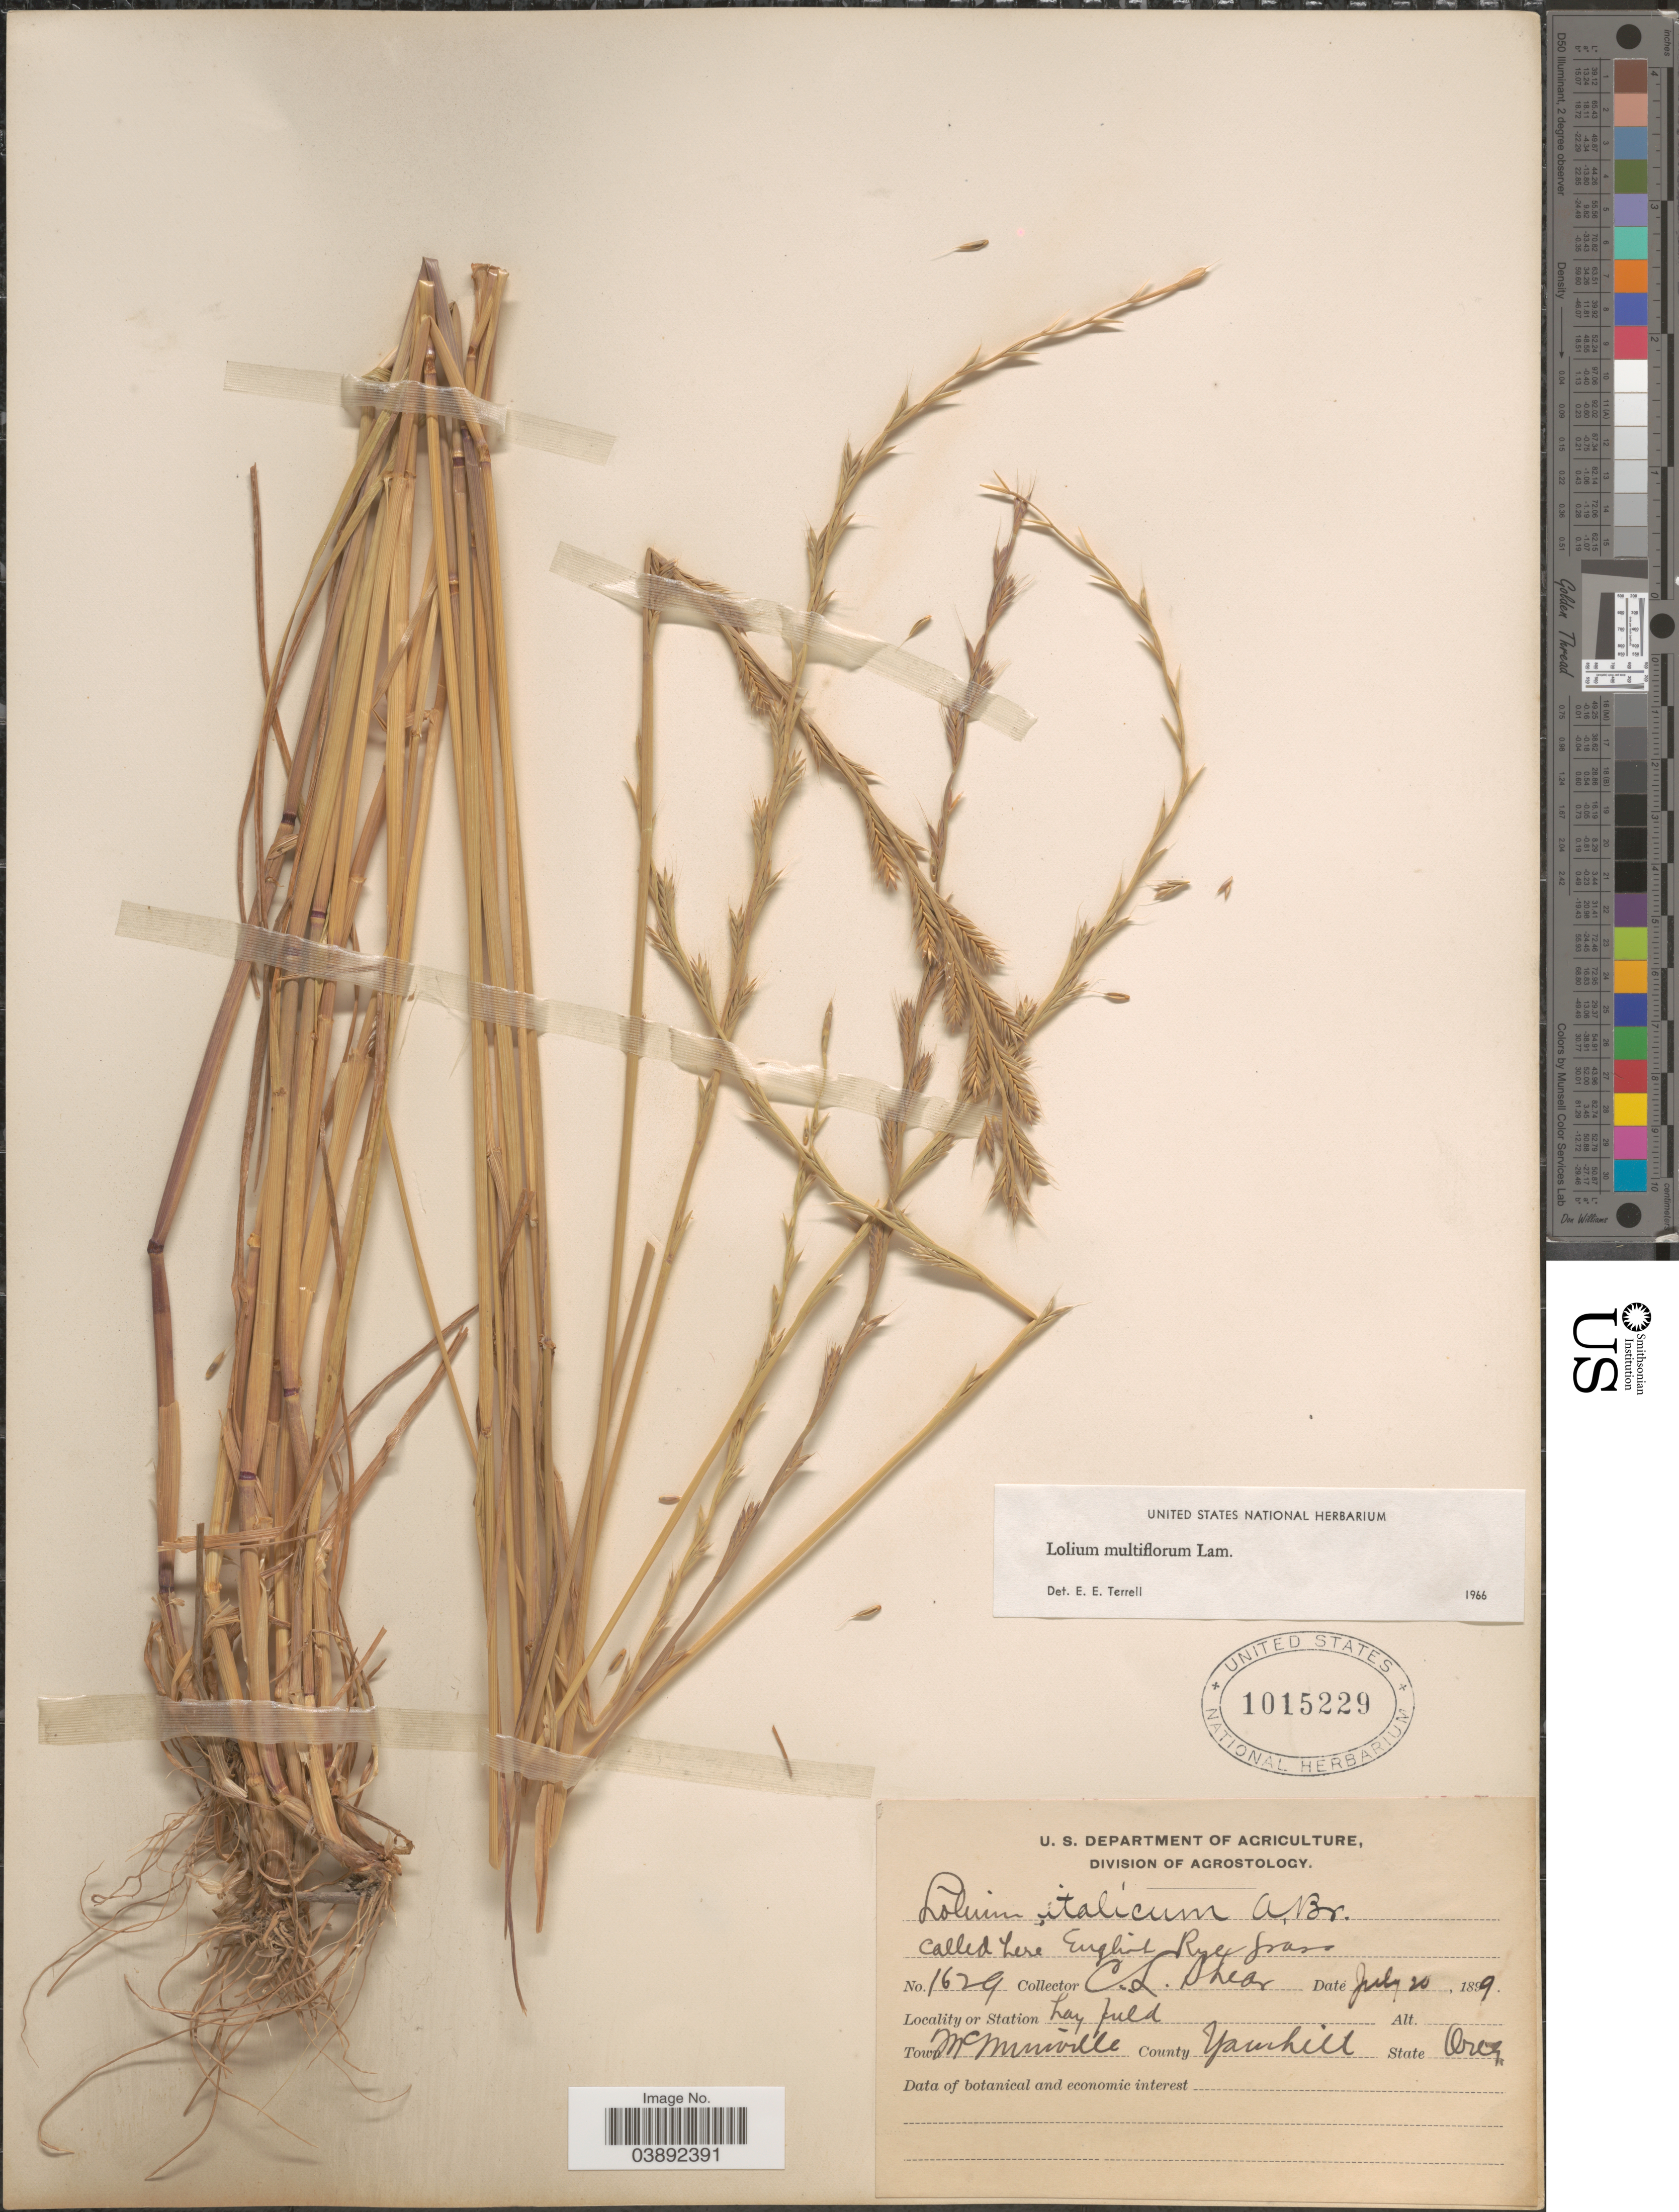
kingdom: Plantae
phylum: Tracheophyta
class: Liliopsida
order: Poales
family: Poaceae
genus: Lolium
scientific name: Lolium multiflorum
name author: Lam.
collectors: C. L. Shear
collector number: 1629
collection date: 1899-07-20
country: United States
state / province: Oregon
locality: Town McMinnville. County Yamhill.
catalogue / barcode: US 1015229